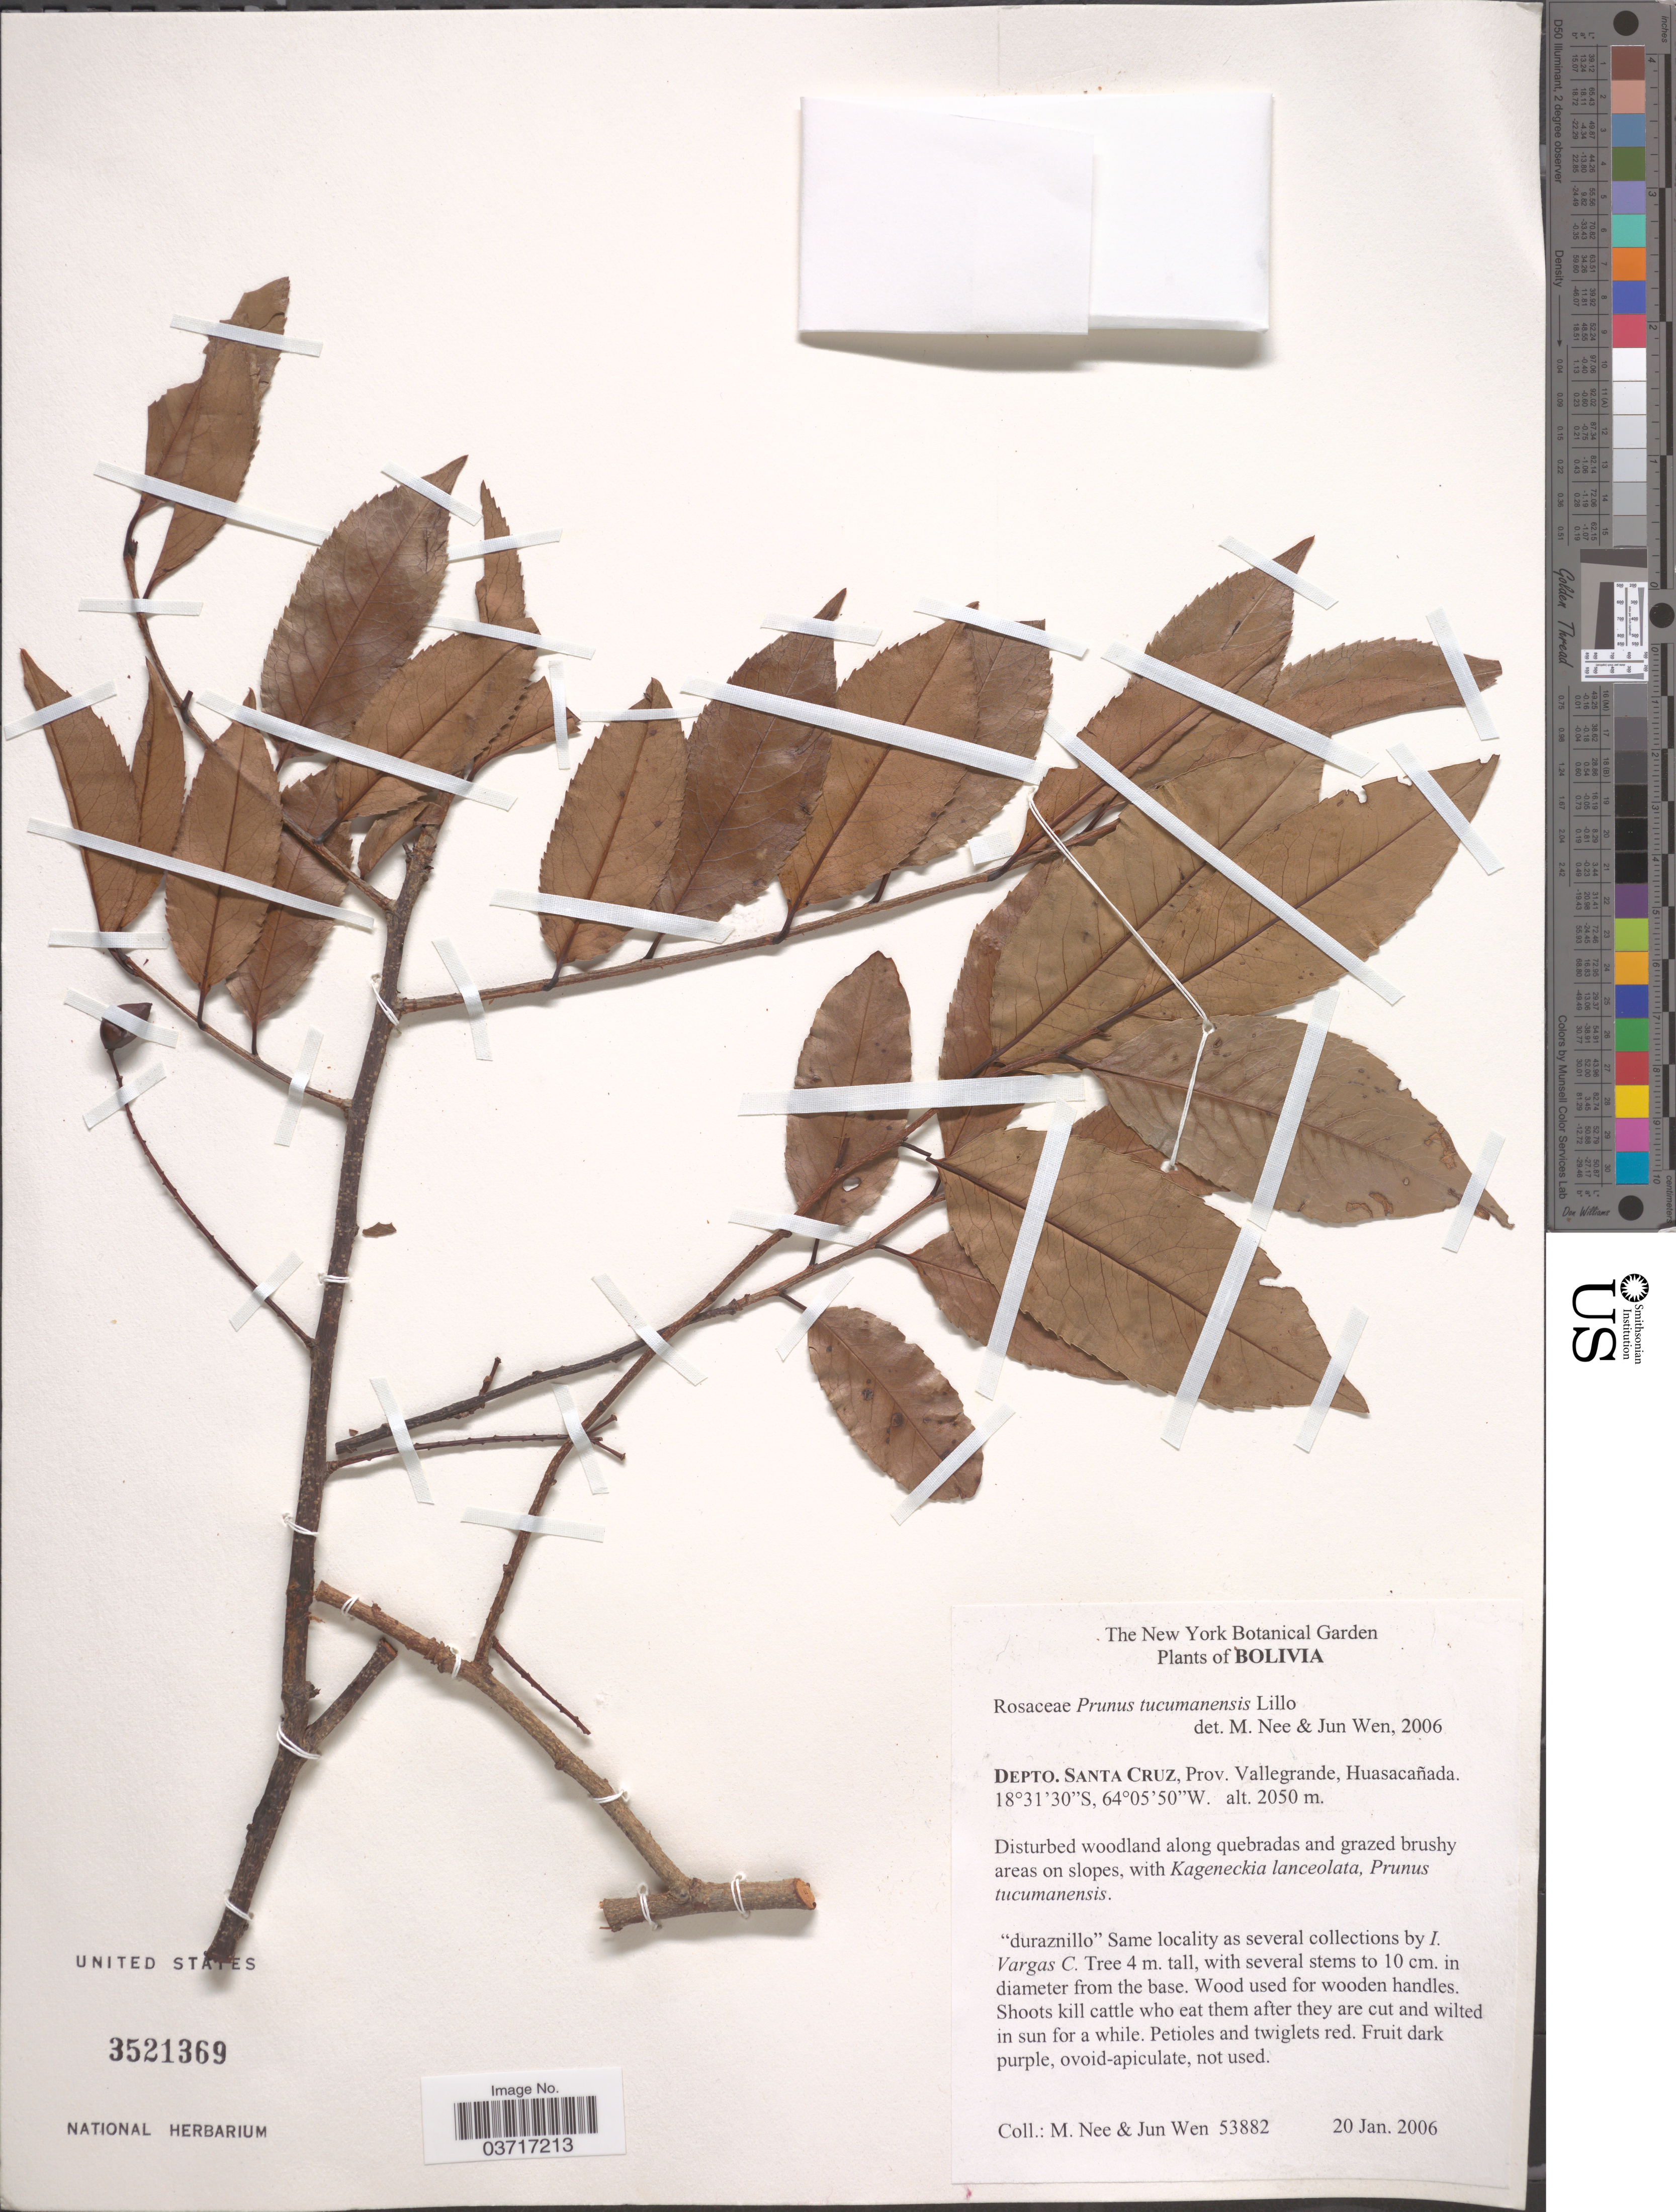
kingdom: Plantae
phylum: Tracheophyta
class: Magnoliopsida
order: Rosales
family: Rosaceae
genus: Prunus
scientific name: Prunus tucumanensis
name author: Lillo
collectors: M. Nee & J. Wen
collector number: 53882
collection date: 2006-01-20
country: Bolivia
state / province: Santa Cruz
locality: Depto. Santa Cruz, Prov. Vallegrande, Huasacañada.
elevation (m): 2050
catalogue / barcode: US 3521369